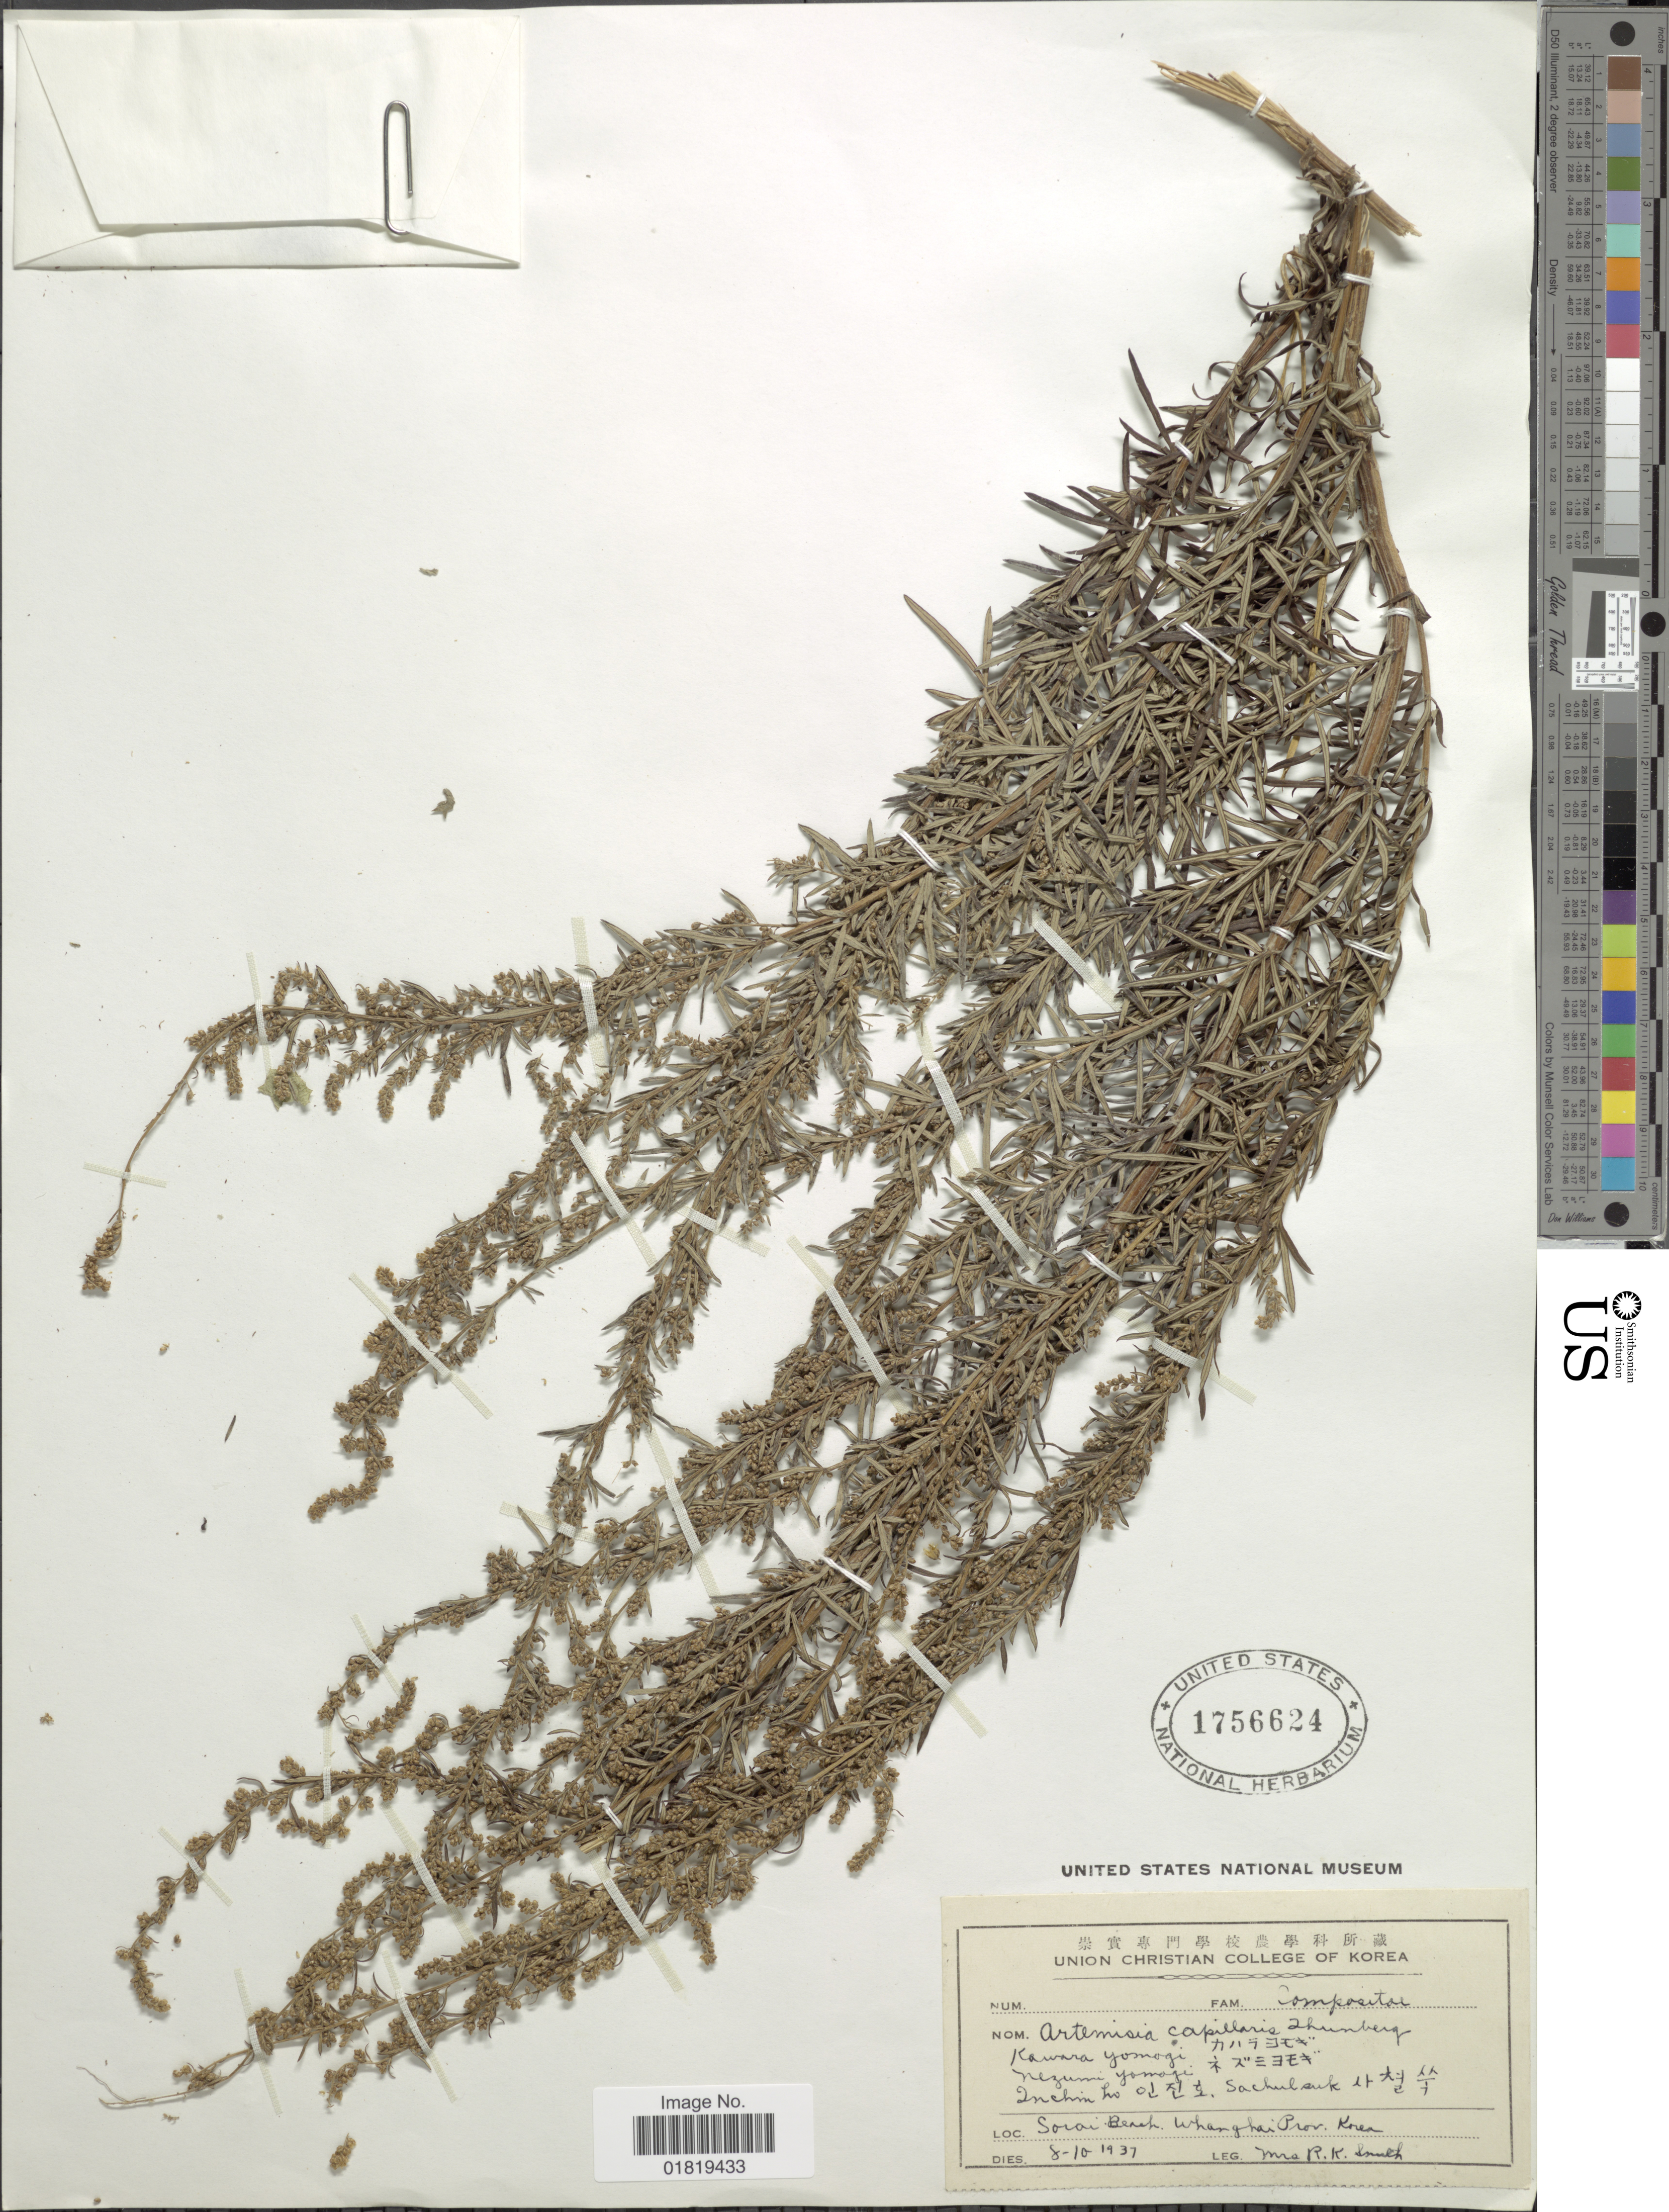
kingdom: Plantae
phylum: Tracheophyta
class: Magnoliopsida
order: Asterales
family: Asteraceae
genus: Artemisia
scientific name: Artemisia sp.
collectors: Mrs. R. K. Smith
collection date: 1937-10-08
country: North Korea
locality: Sorai Beach, Whanghai, Prov. Korea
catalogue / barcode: US 1756624